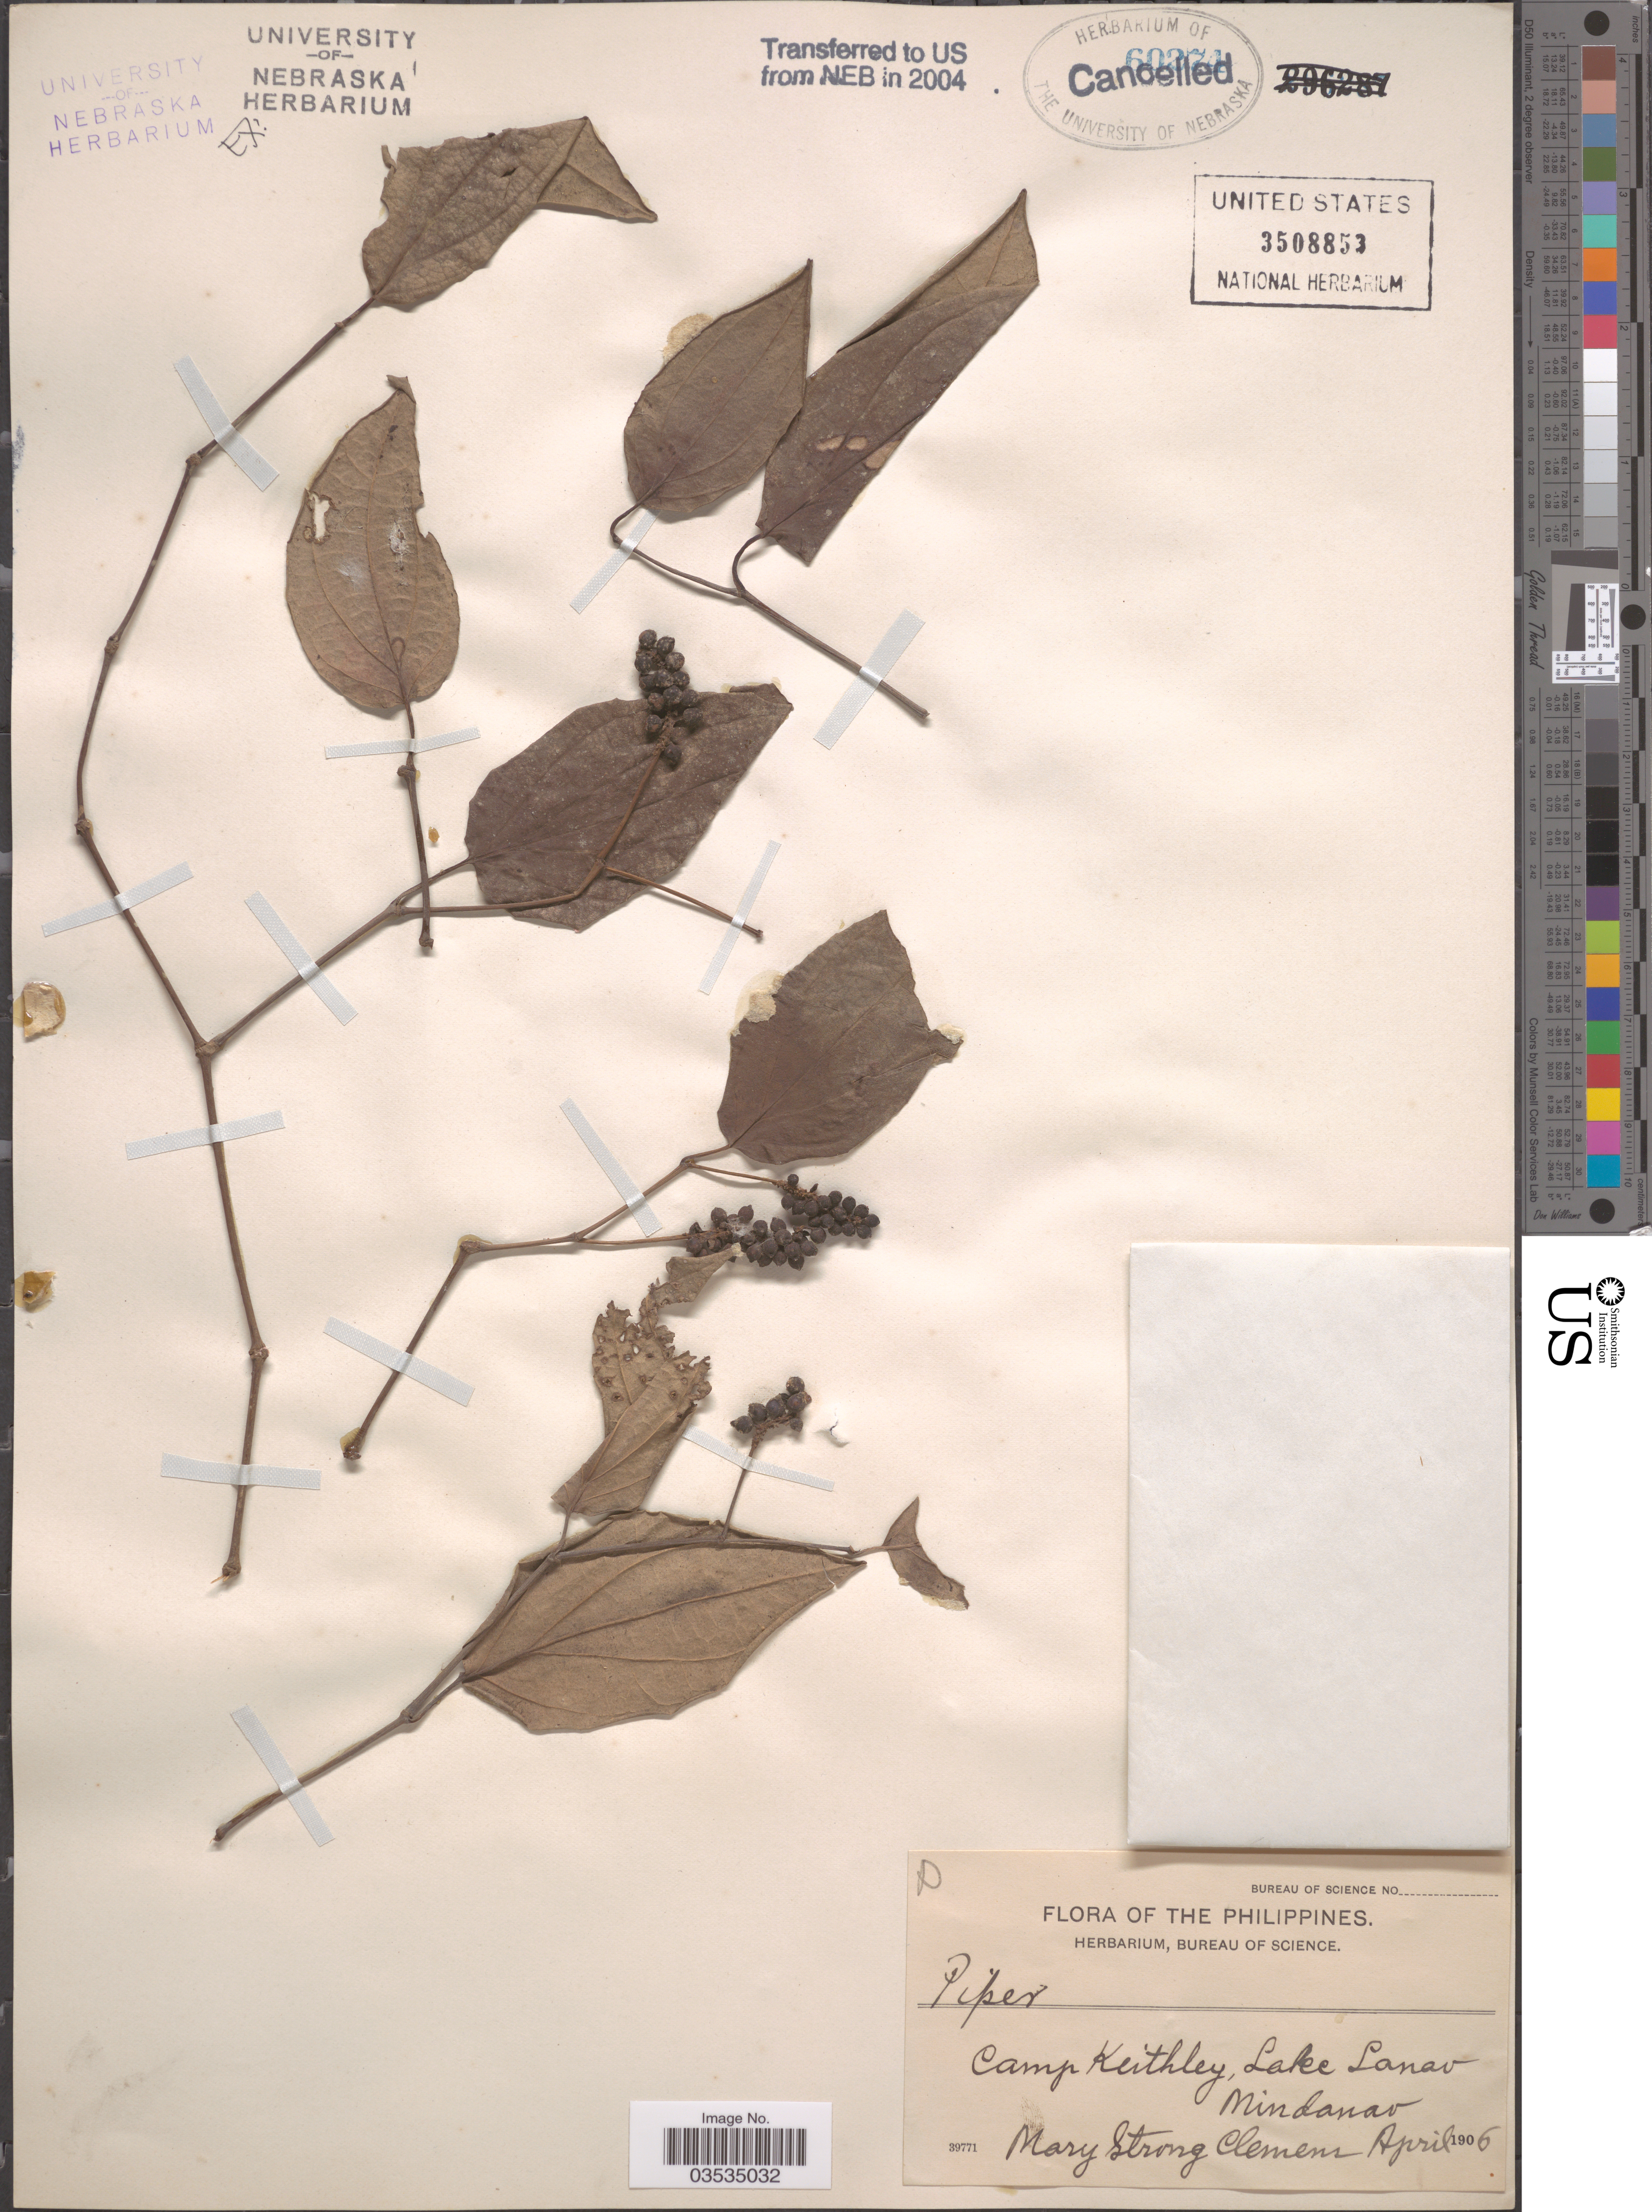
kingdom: Plantae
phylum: Tracheophyta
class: Magnoliopsida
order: Piperales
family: Piperaceae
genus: Piper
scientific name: Piper sp.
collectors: M. S. Clemens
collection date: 1906-04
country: Philippines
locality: Camp Keithley, Lake Lanao, Mindanao.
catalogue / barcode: US 3508853